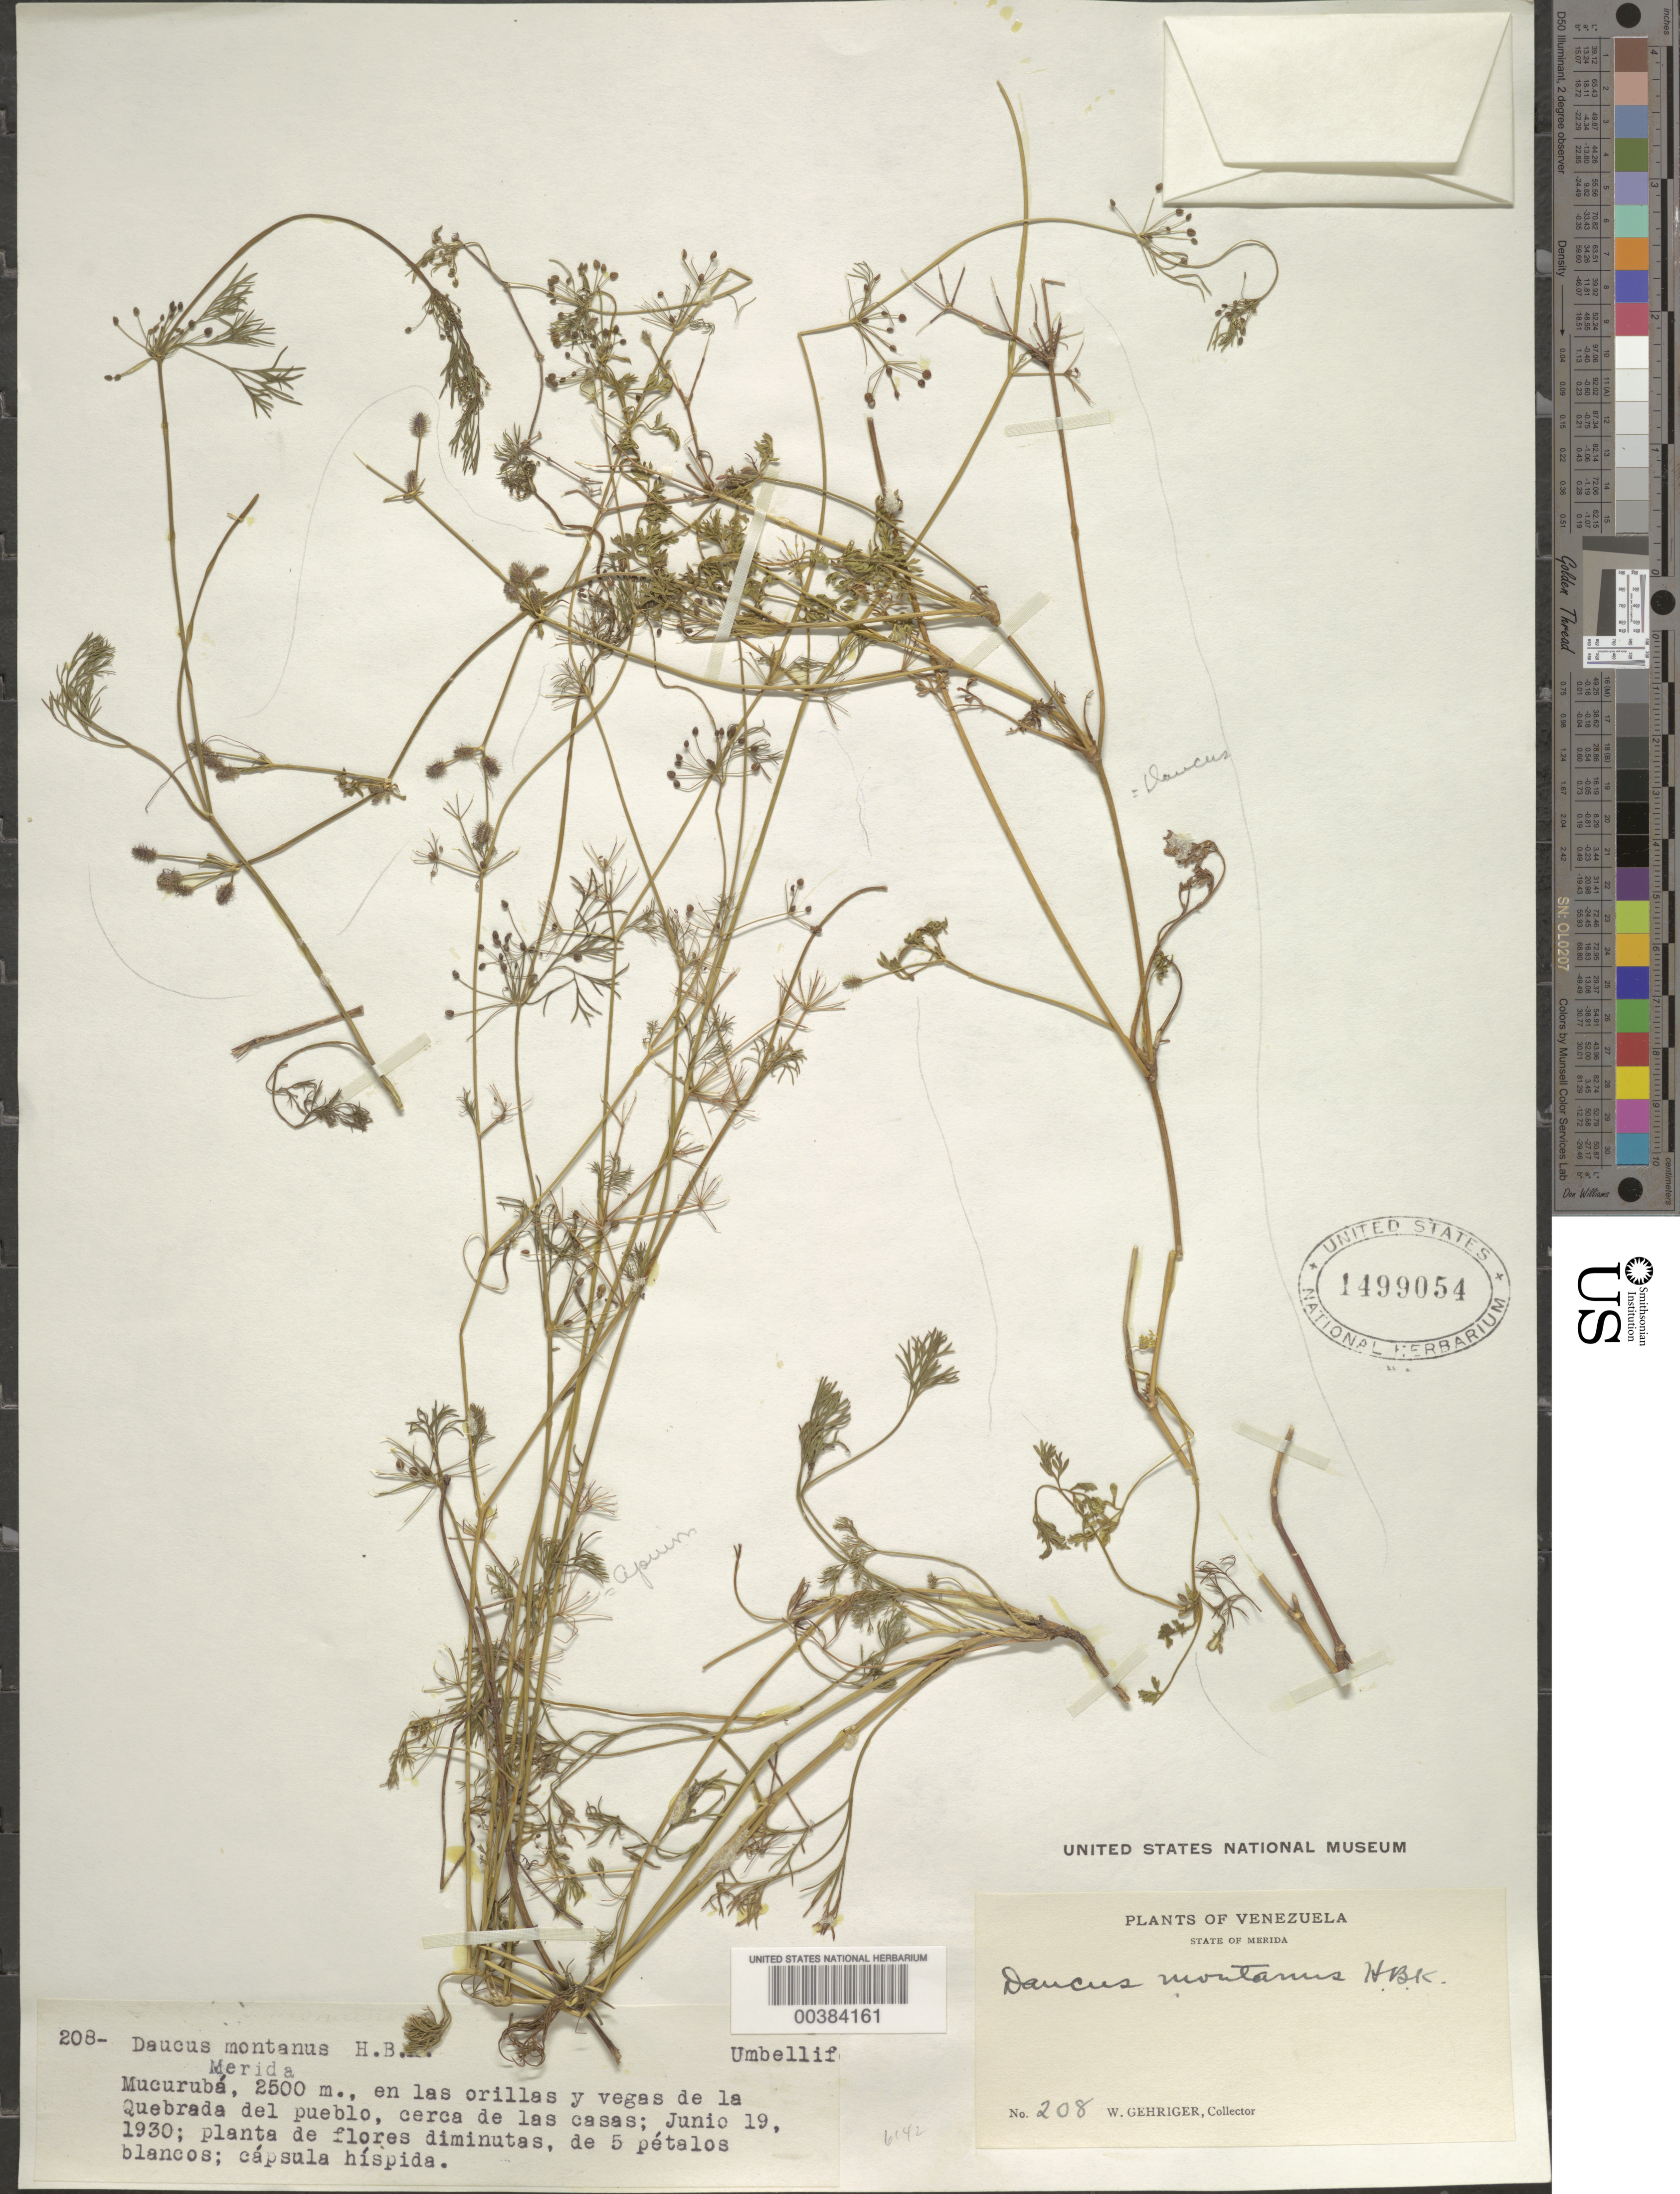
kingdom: Plantae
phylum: Tracheophyta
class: Magnoliopsida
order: Apiales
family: Apiaceae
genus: Daucus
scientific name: Daucus montanus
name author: Humb. & Bonpl. ex Spreng.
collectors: W. Gehriger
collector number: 208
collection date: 1930-06-19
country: Venezuela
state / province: Mérida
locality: Mucurubá, en las orillas y vegas de la Quebrada del pueblo, cerca de las casas.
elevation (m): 2500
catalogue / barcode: US 1499054